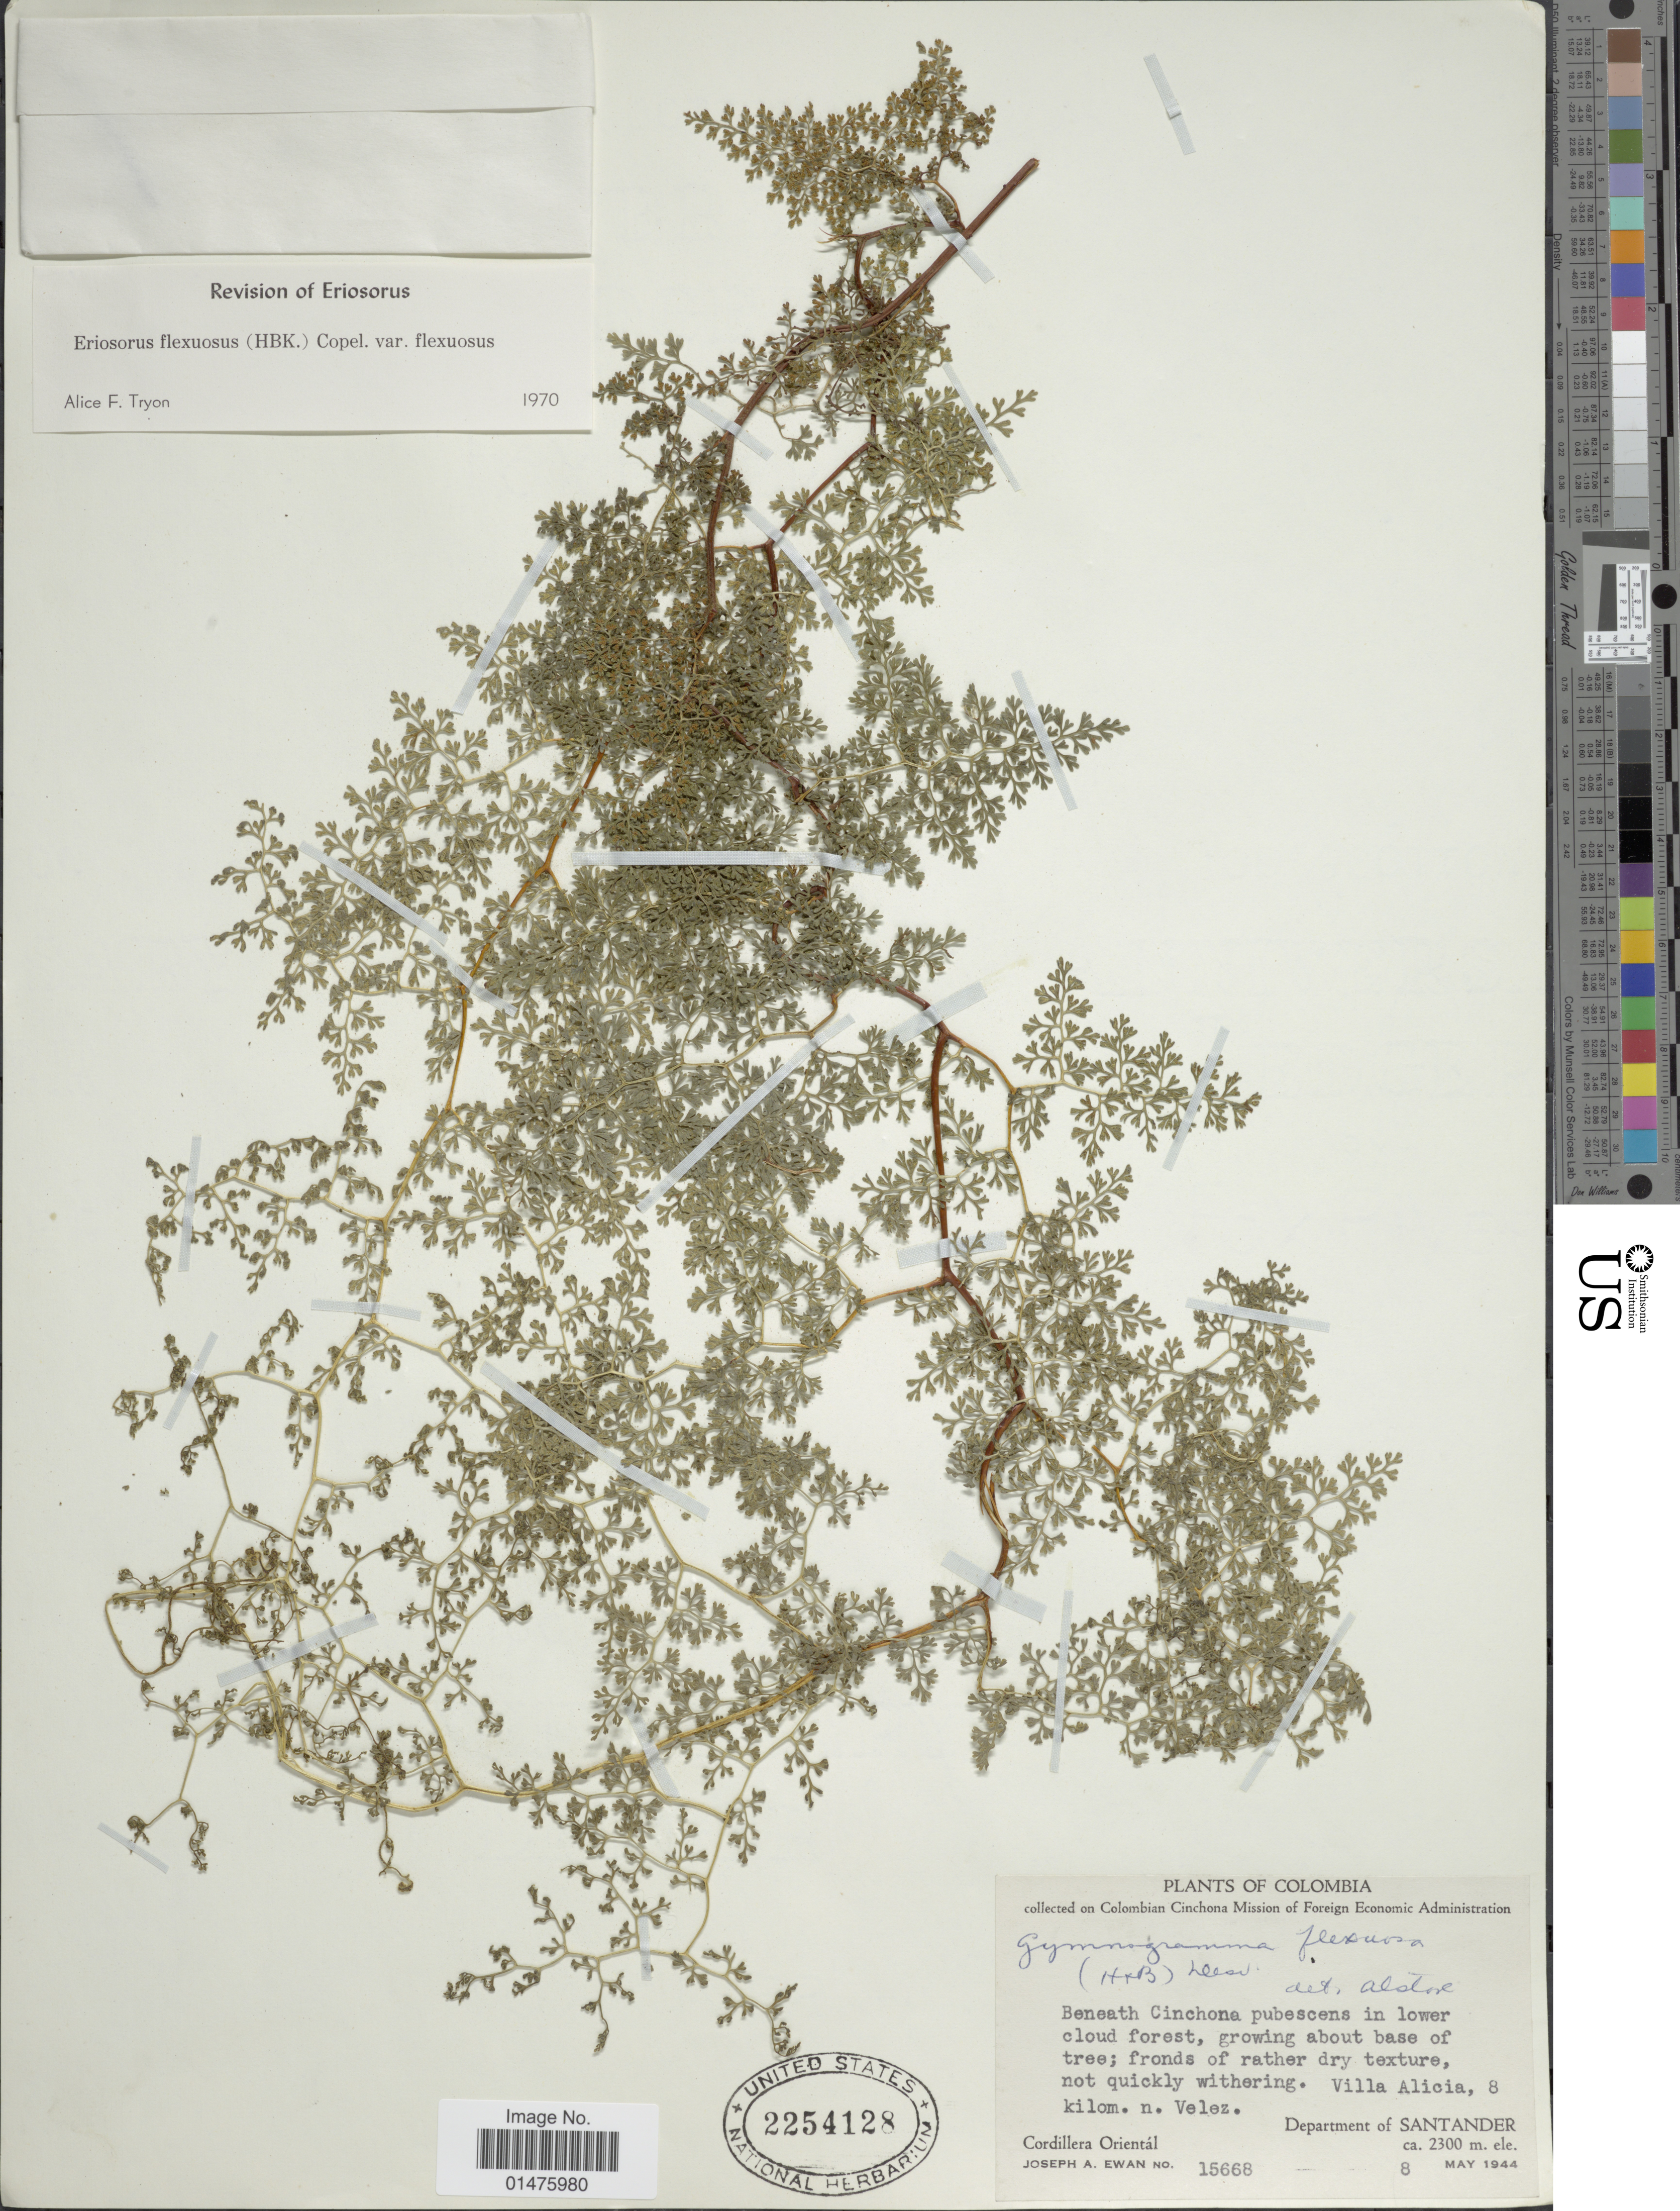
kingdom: Plantae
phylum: Tracheophyta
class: Polypodiopsida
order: Polypodiales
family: Pteridaceae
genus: Jamesonia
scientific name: Jamesonia flexuosa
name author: (Humb. & Bonpl.) Christenh.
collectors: J. A. Ewan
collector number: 15668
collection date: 1944-05-08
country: Colombia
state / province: Santander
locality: Villa Alicia, 8 kilom. n. Veleze. Department of Santander, Cordillera Orientál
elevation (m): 2300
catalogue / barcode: US 2254128